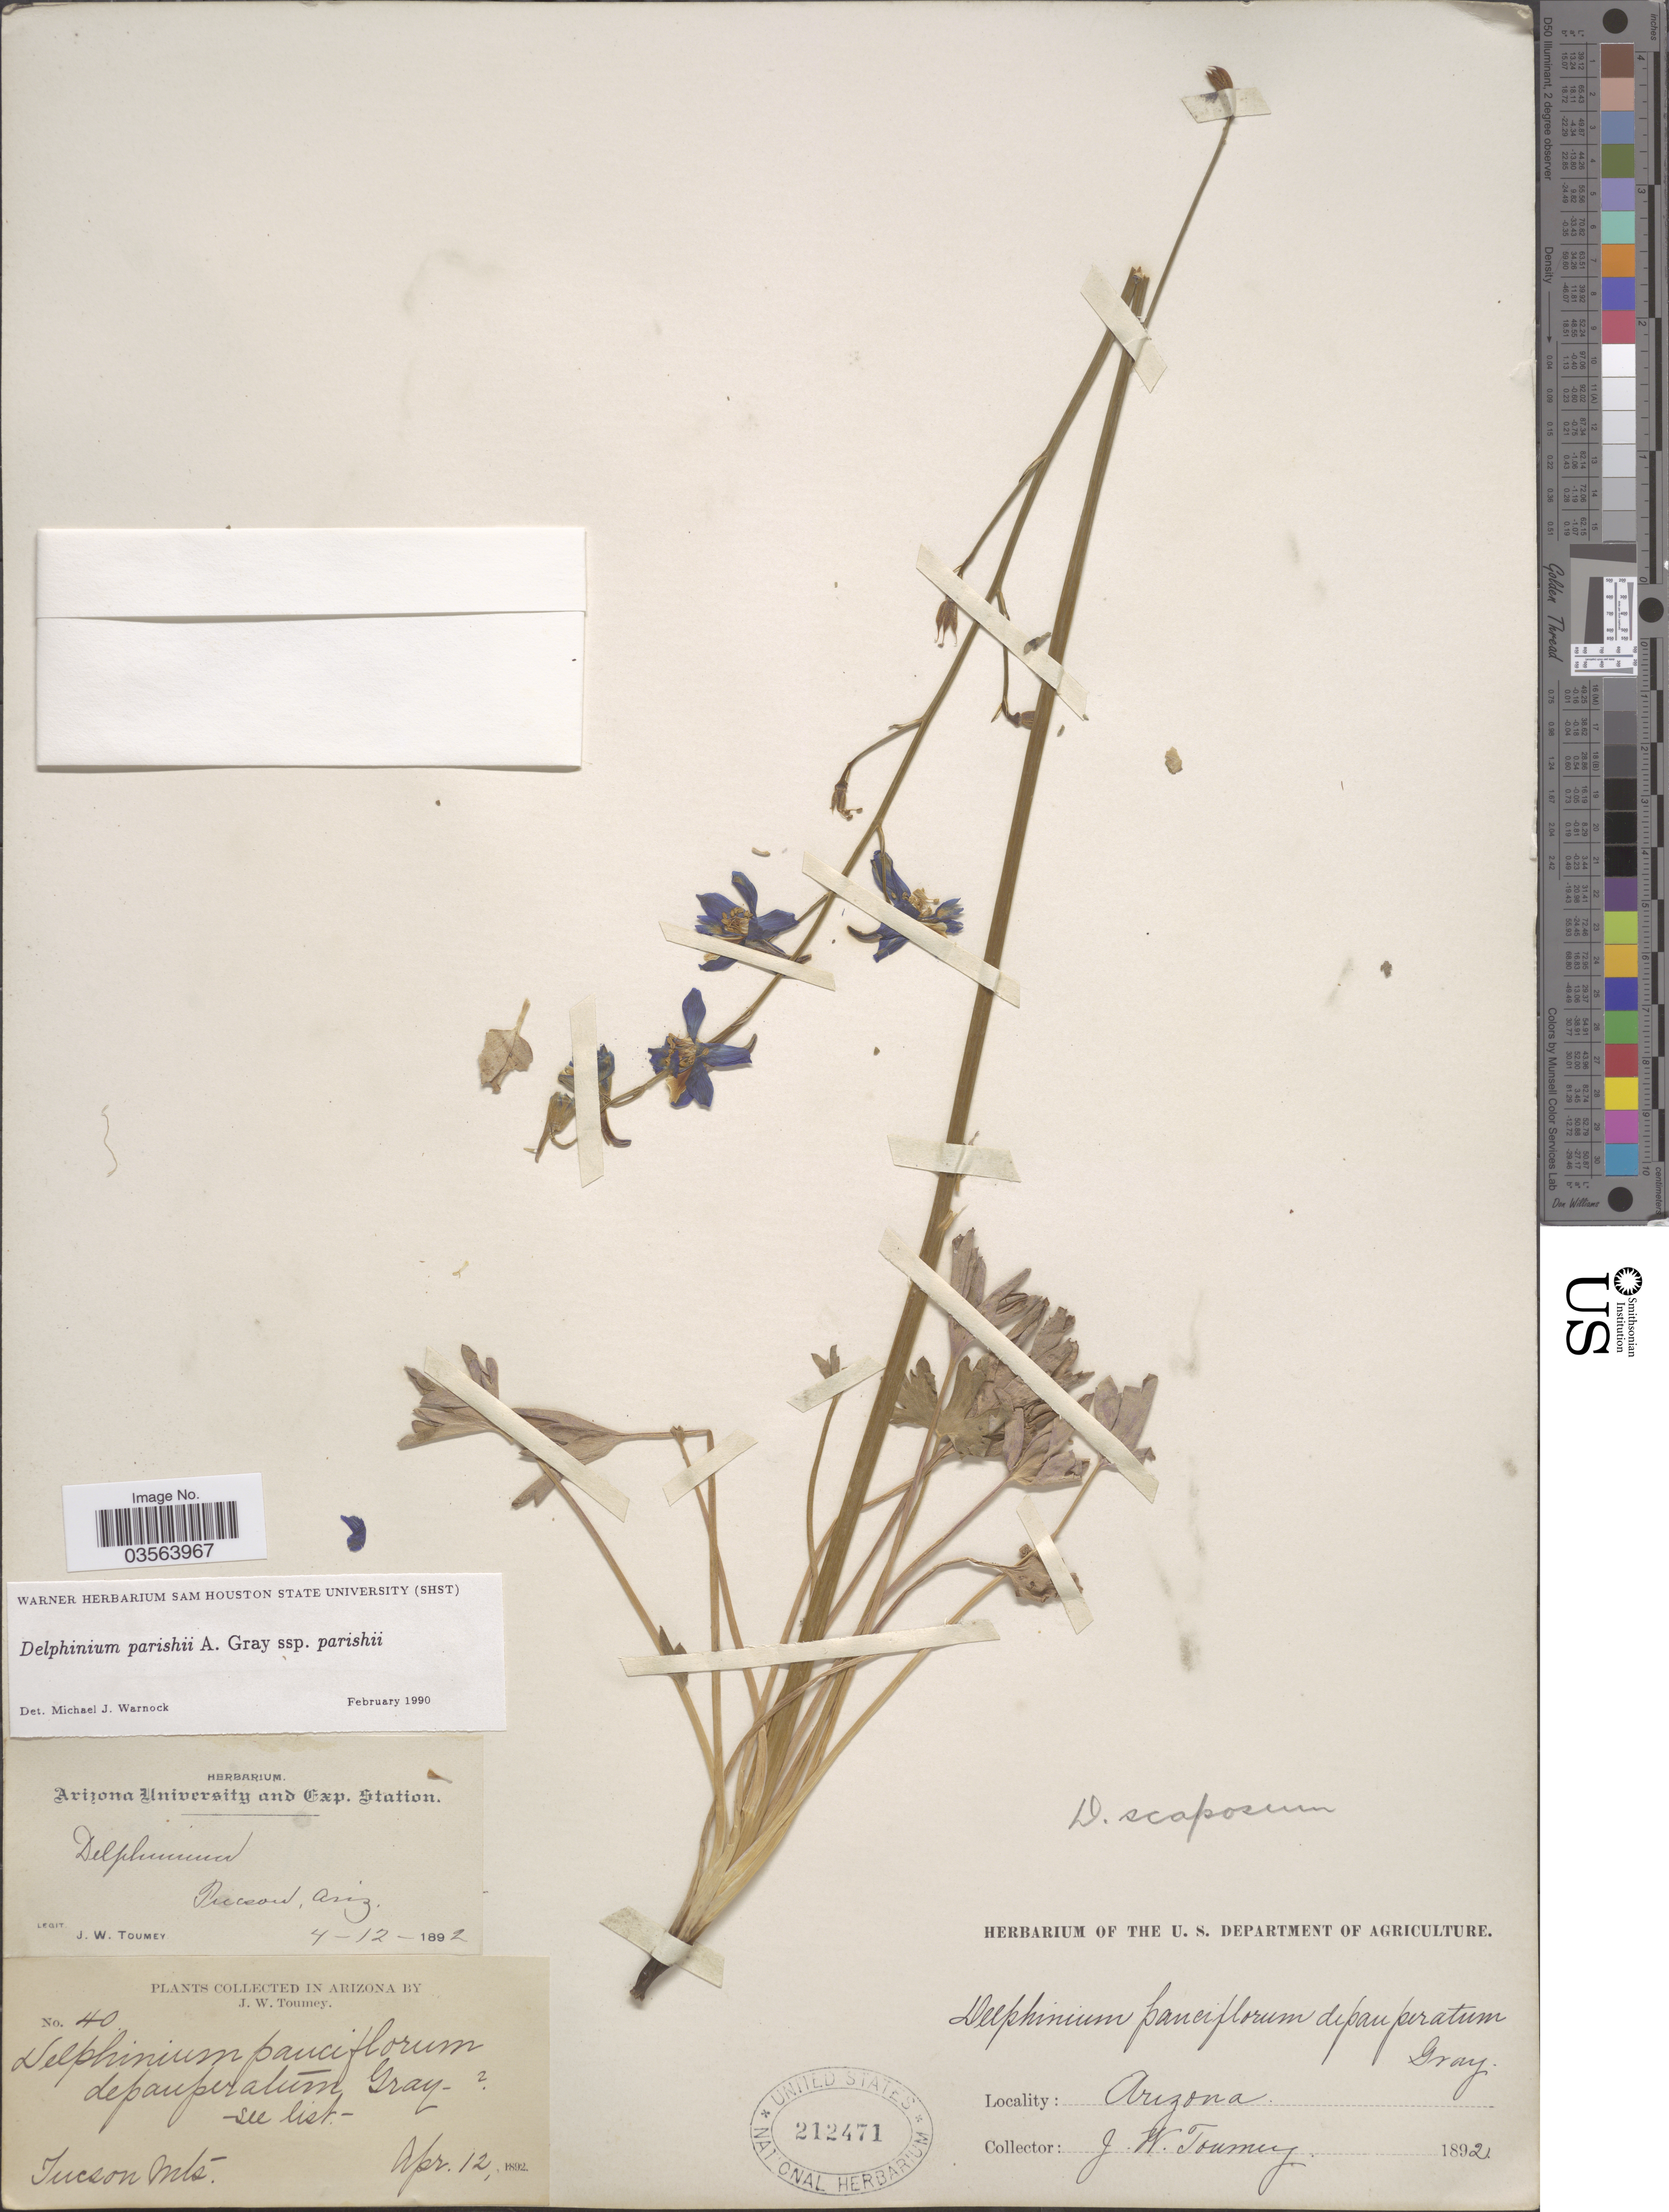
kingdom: Plantae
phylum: Tracheophyta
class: Magnoliopsida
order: Ranunculales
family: Ranunculaceae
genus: Delphinium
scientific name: Delphinium parishii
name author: A. Gray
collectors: J. W. Toumey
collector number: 40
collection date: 1892-04-12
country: United States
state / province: Arizona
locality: Tucson Mts.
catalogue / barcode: US 212471